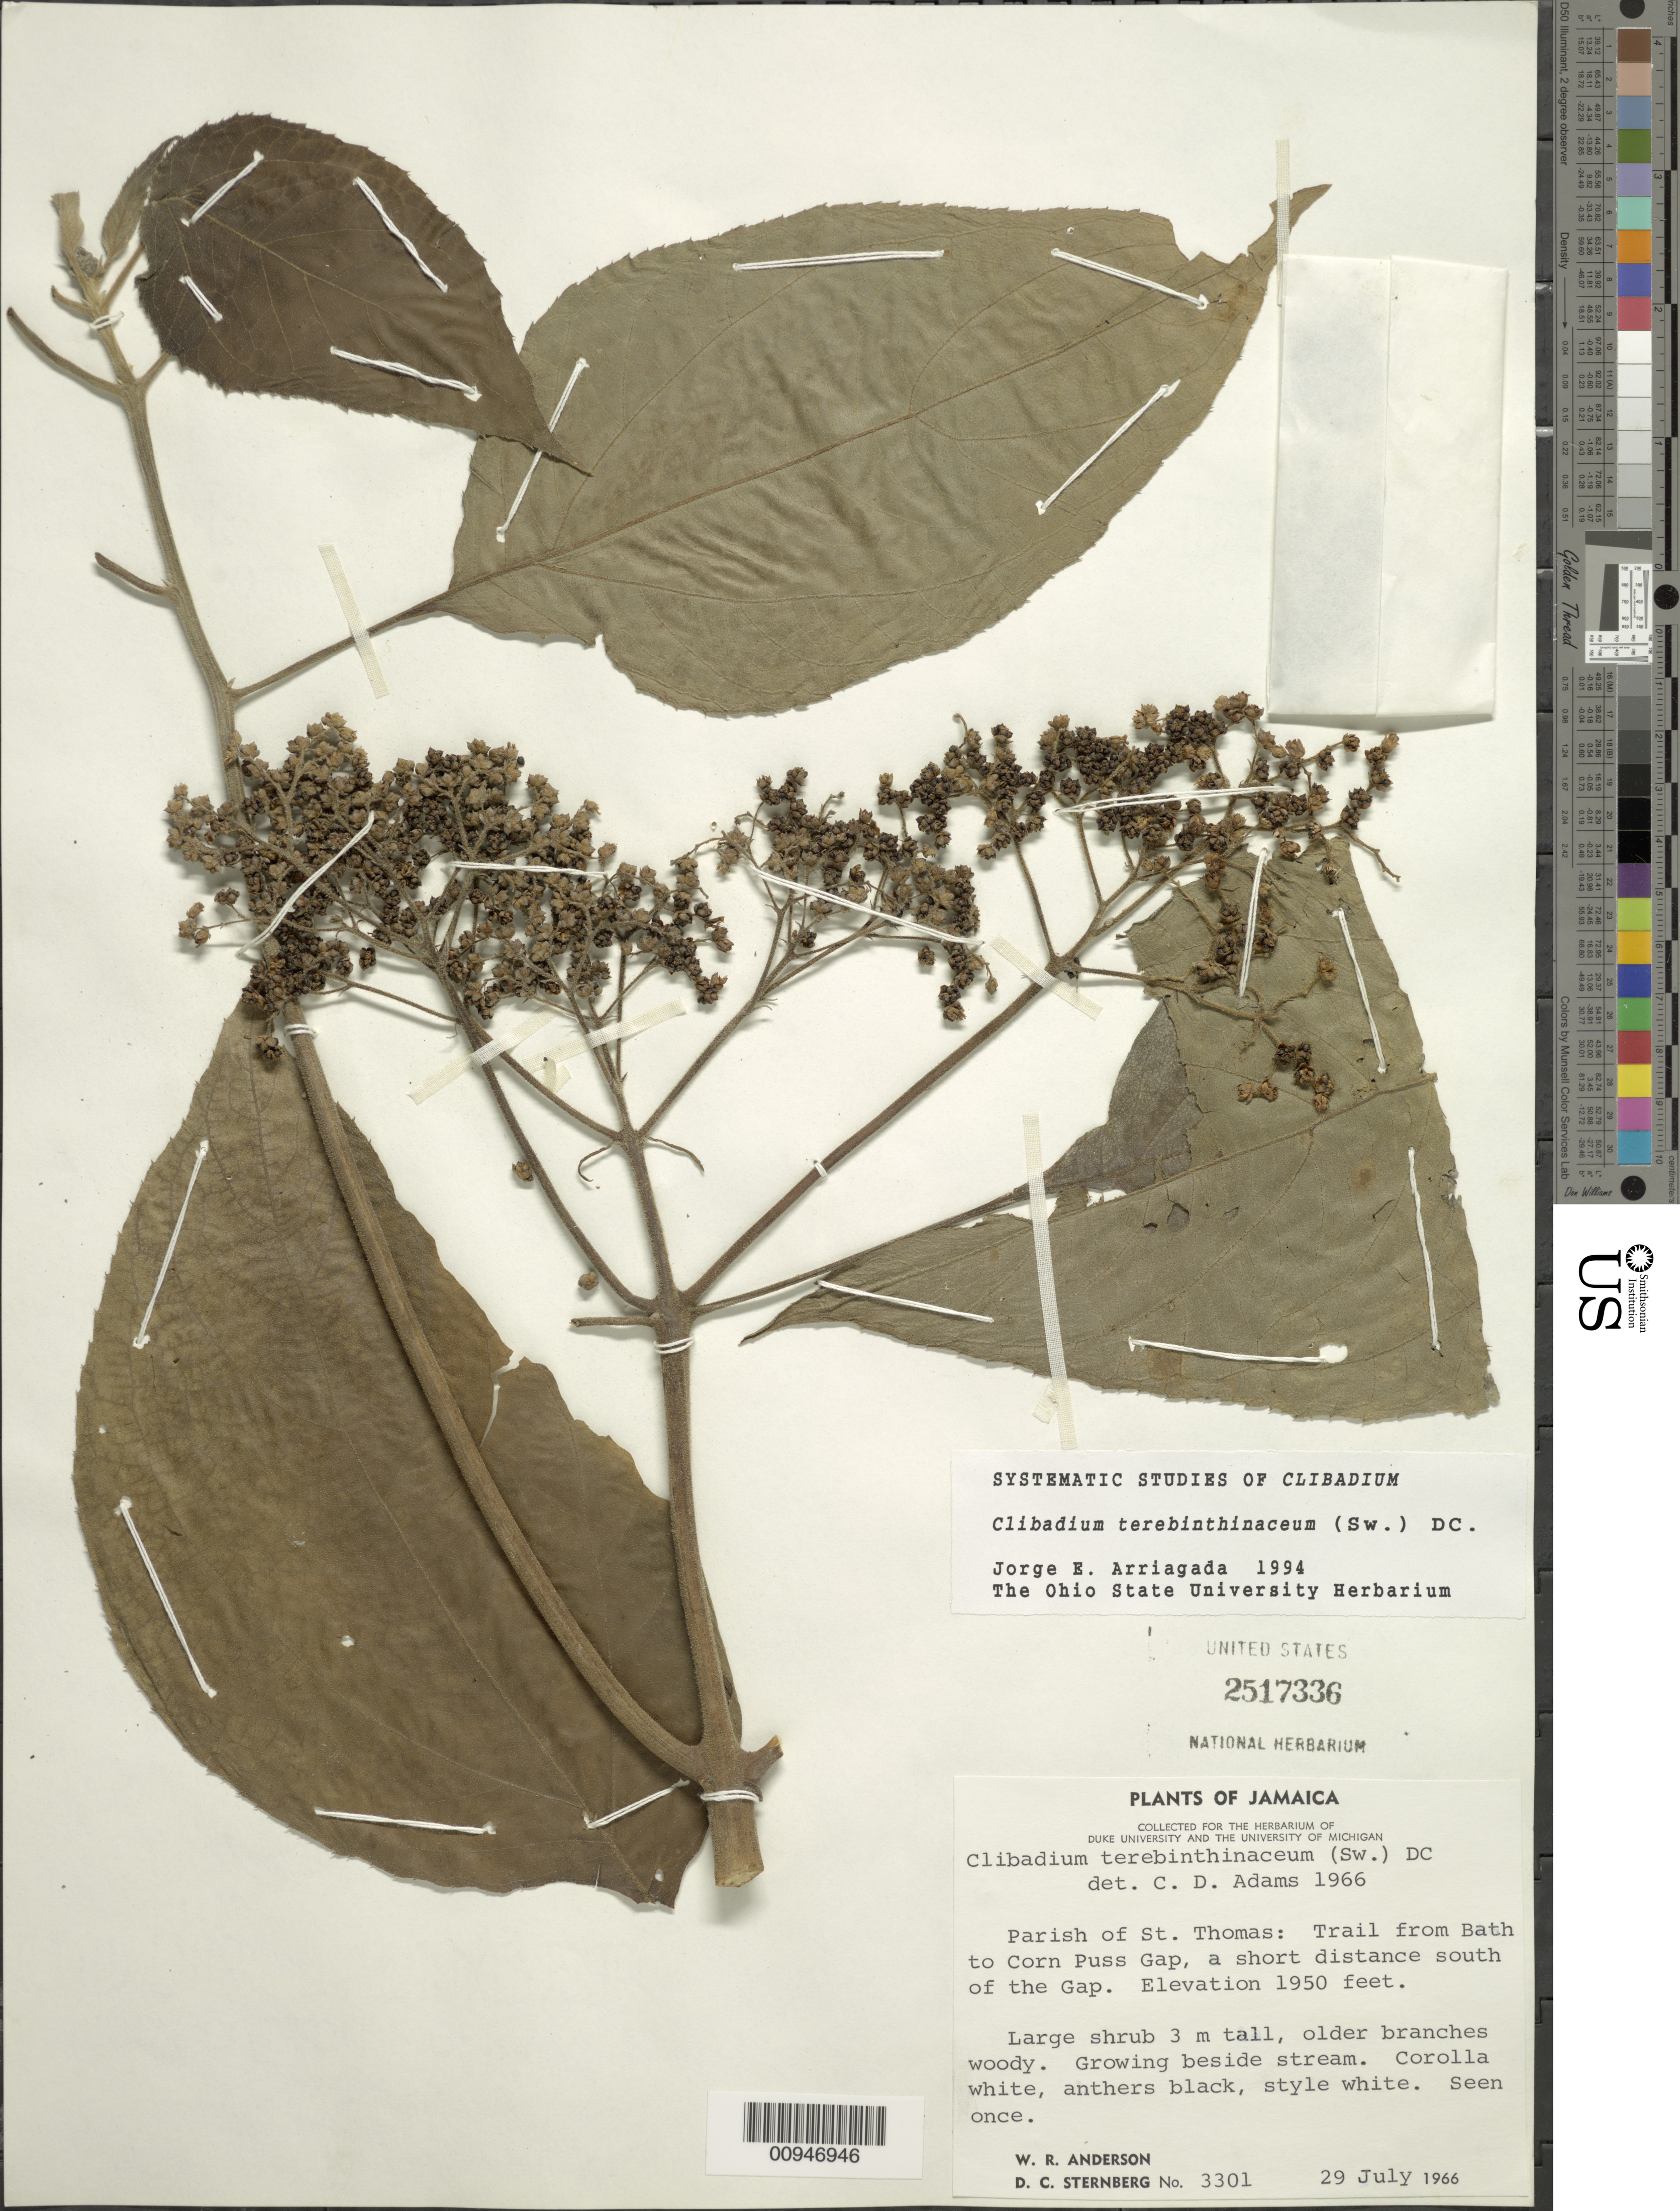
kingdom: Plantae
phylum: Tracheophyta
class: Magnoliopsida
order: Asterales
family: Asteraceae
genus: Clibadium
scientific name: Clibadium terebinthinaceum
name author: (Sw.) DC.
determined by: Arriagada, J. E.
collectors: W. R. Anderson & D. Sternberg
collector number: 3301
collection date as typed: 29 Jul 1966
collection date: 1966-07-29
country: Jamaica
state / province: Saint Thomas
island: Jamaica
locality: Trail from Bath to Corn Puss Gap, a short distance south of the Gap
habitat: Growing beside stream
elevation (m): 594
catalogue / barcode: US 2517336